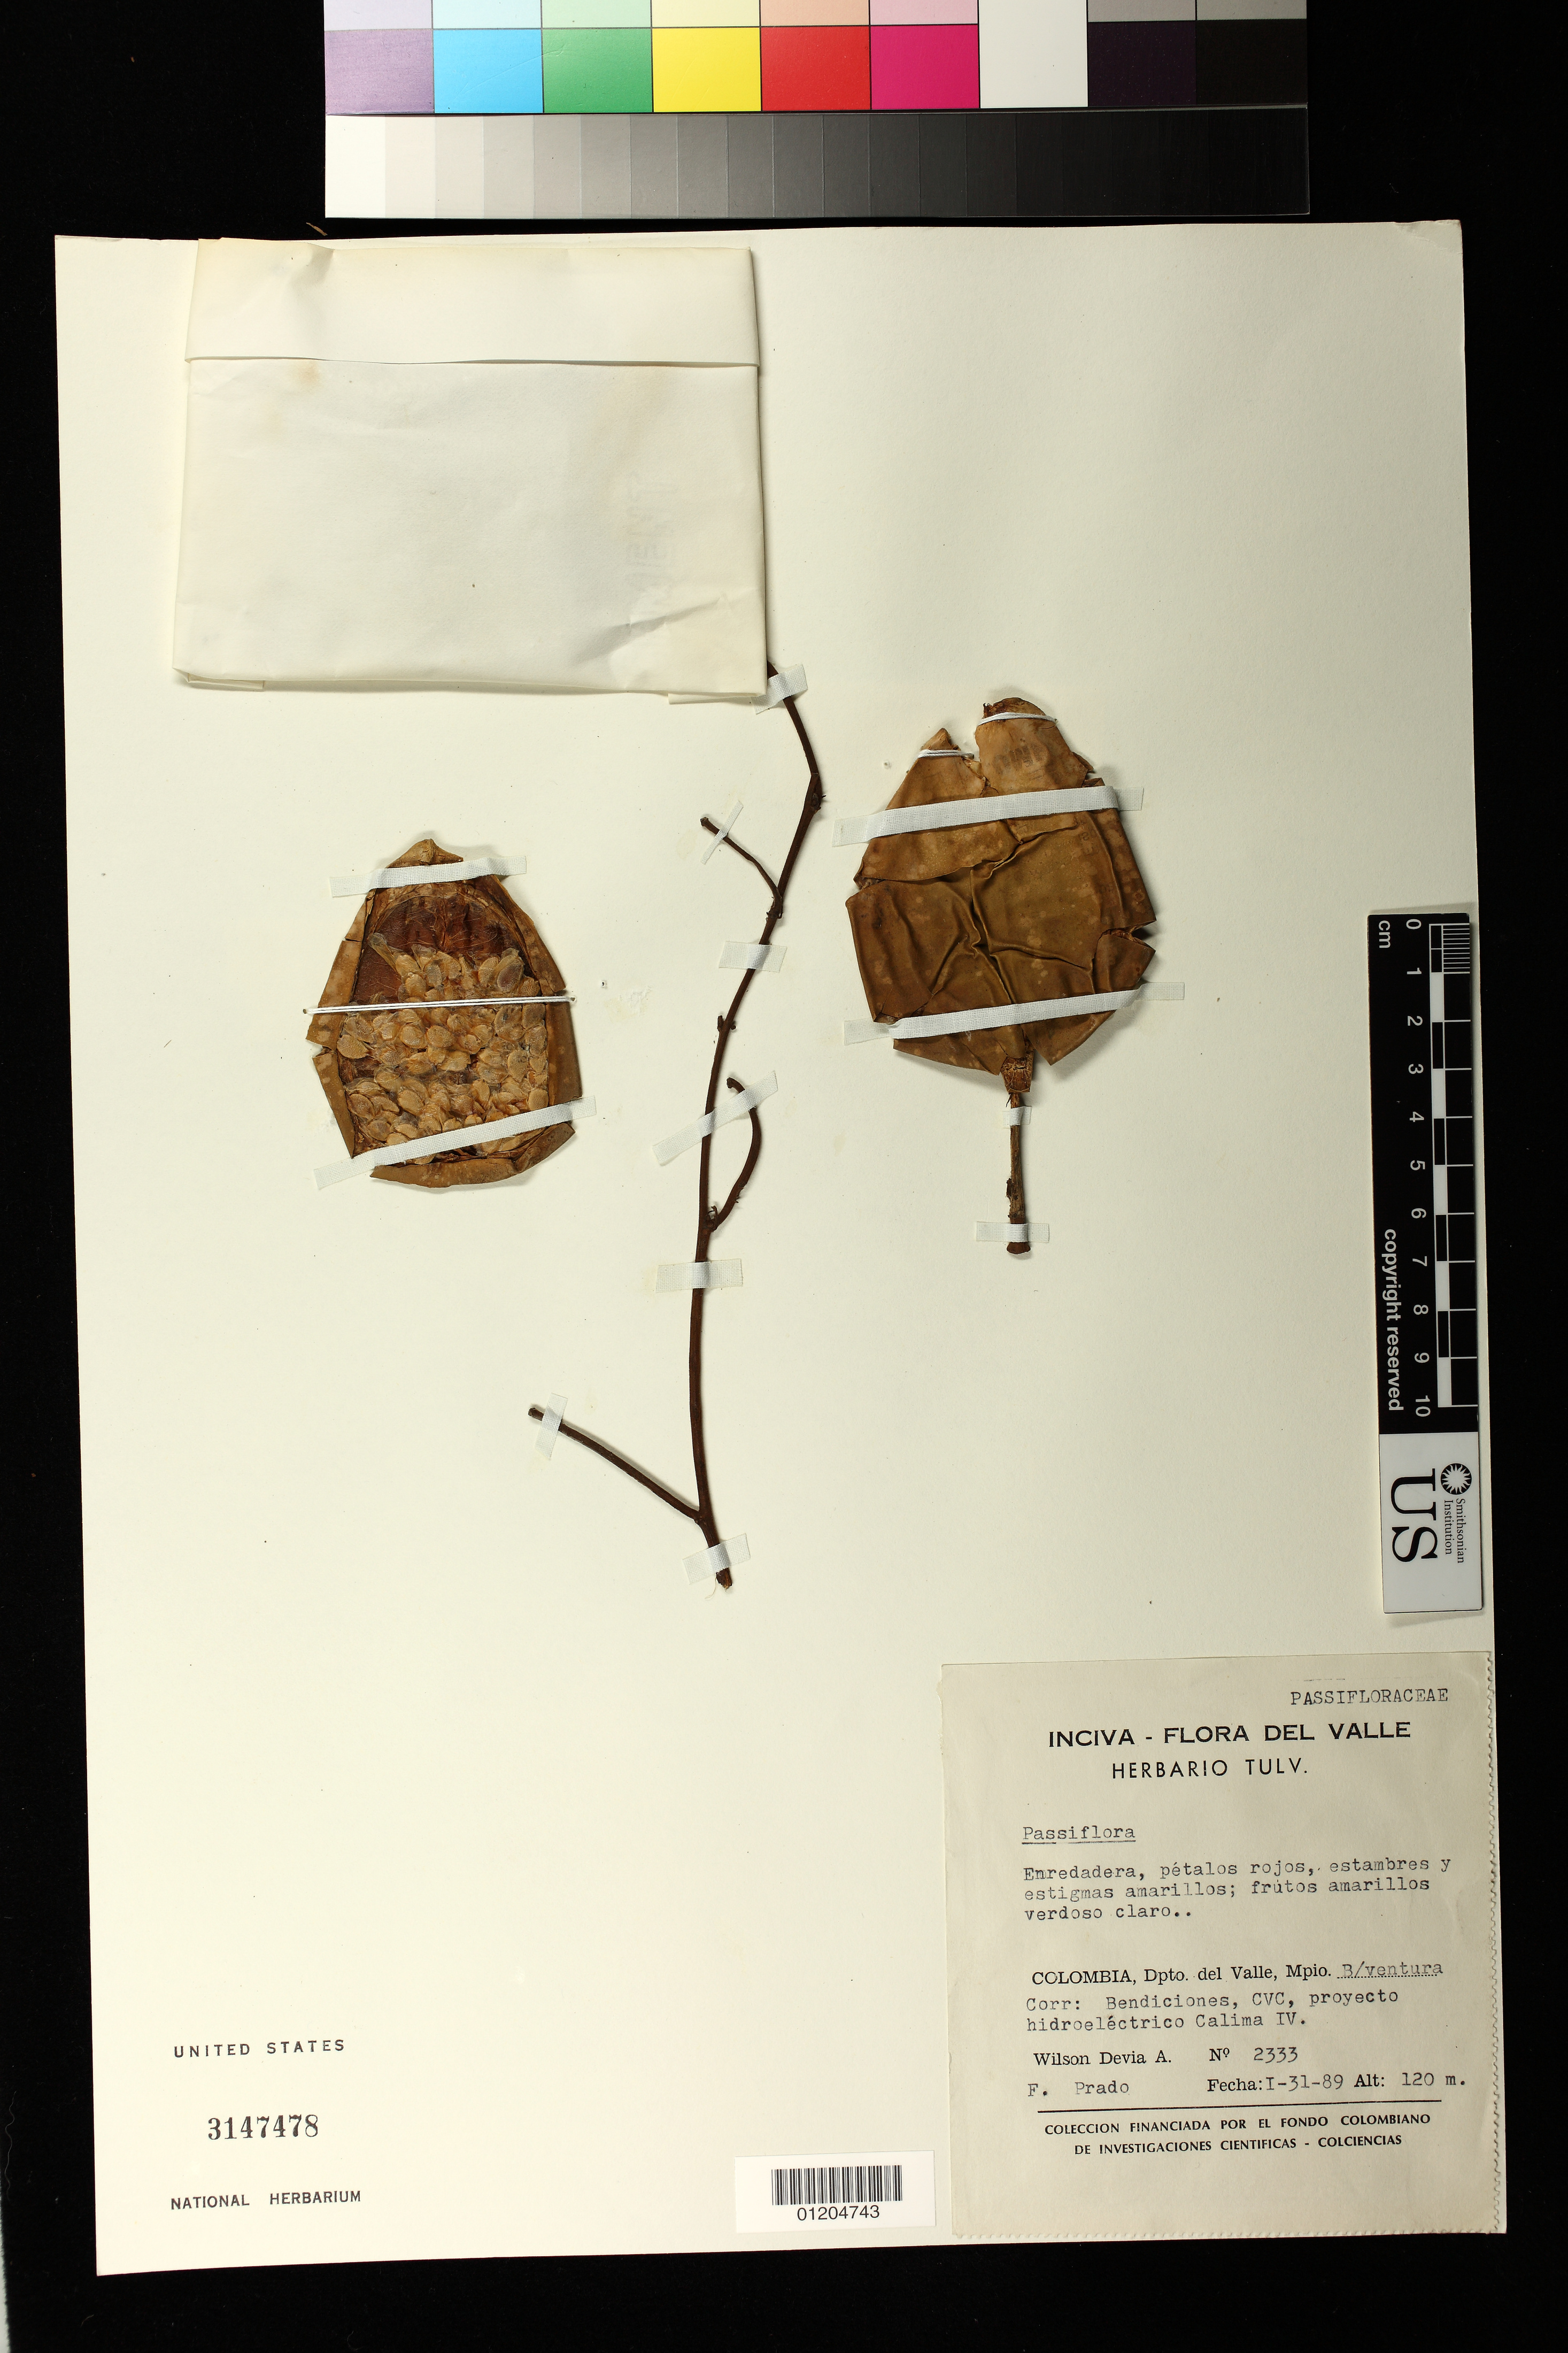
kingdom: Plantae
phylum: Tracheophyta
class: Magnoliopsida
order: Malpighiales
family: Passifloraceae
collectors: D. A. Wilson & F. Prado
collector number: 2333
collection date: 1989-01-31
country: Colombia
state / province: Valle del Cauca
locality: Mpio. B/ventura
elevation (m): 120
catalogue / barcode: US 3147478